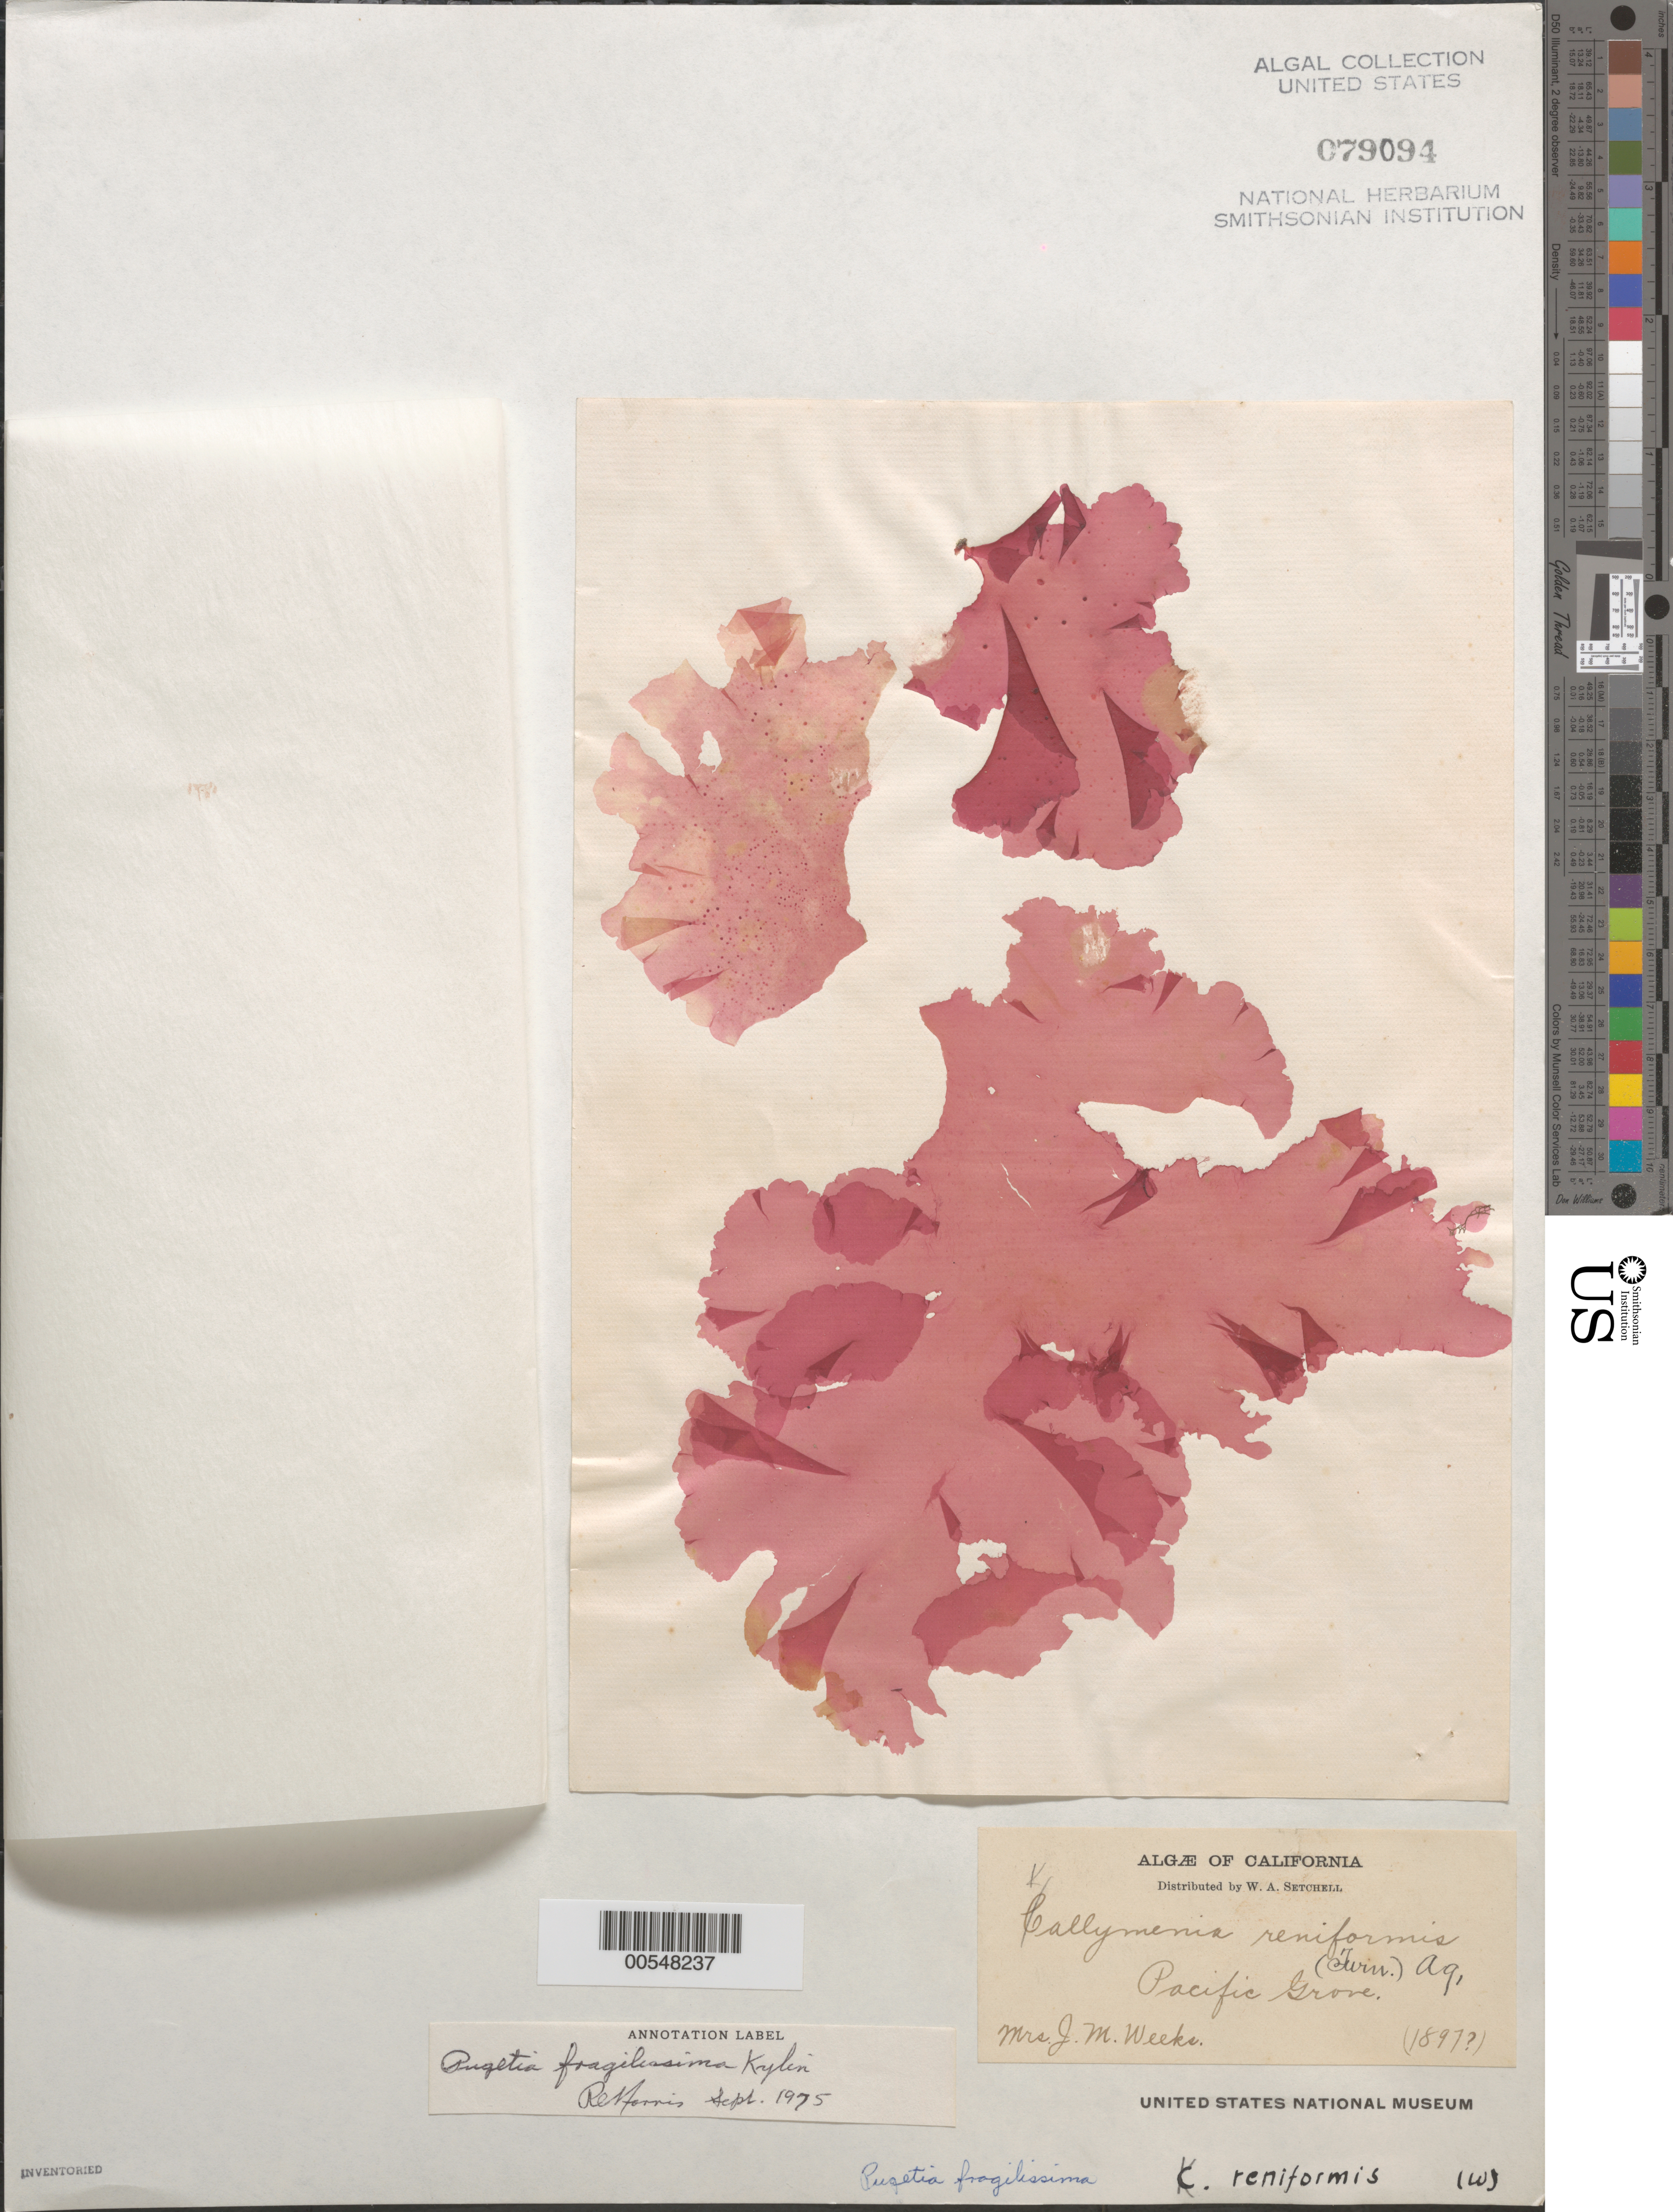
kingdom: Plantae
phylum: Rhodophyta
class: Florideophyceae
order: Gigartinales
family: Kallymeniaceae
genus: Pugetia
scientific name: Pugetia fragilissima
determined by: Norris, R. E.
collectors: Mrs. J. Weeks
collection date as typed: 1897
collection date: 1897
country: United States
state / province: California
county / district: Monterey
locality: Pacific Grove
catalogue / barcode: US 79094